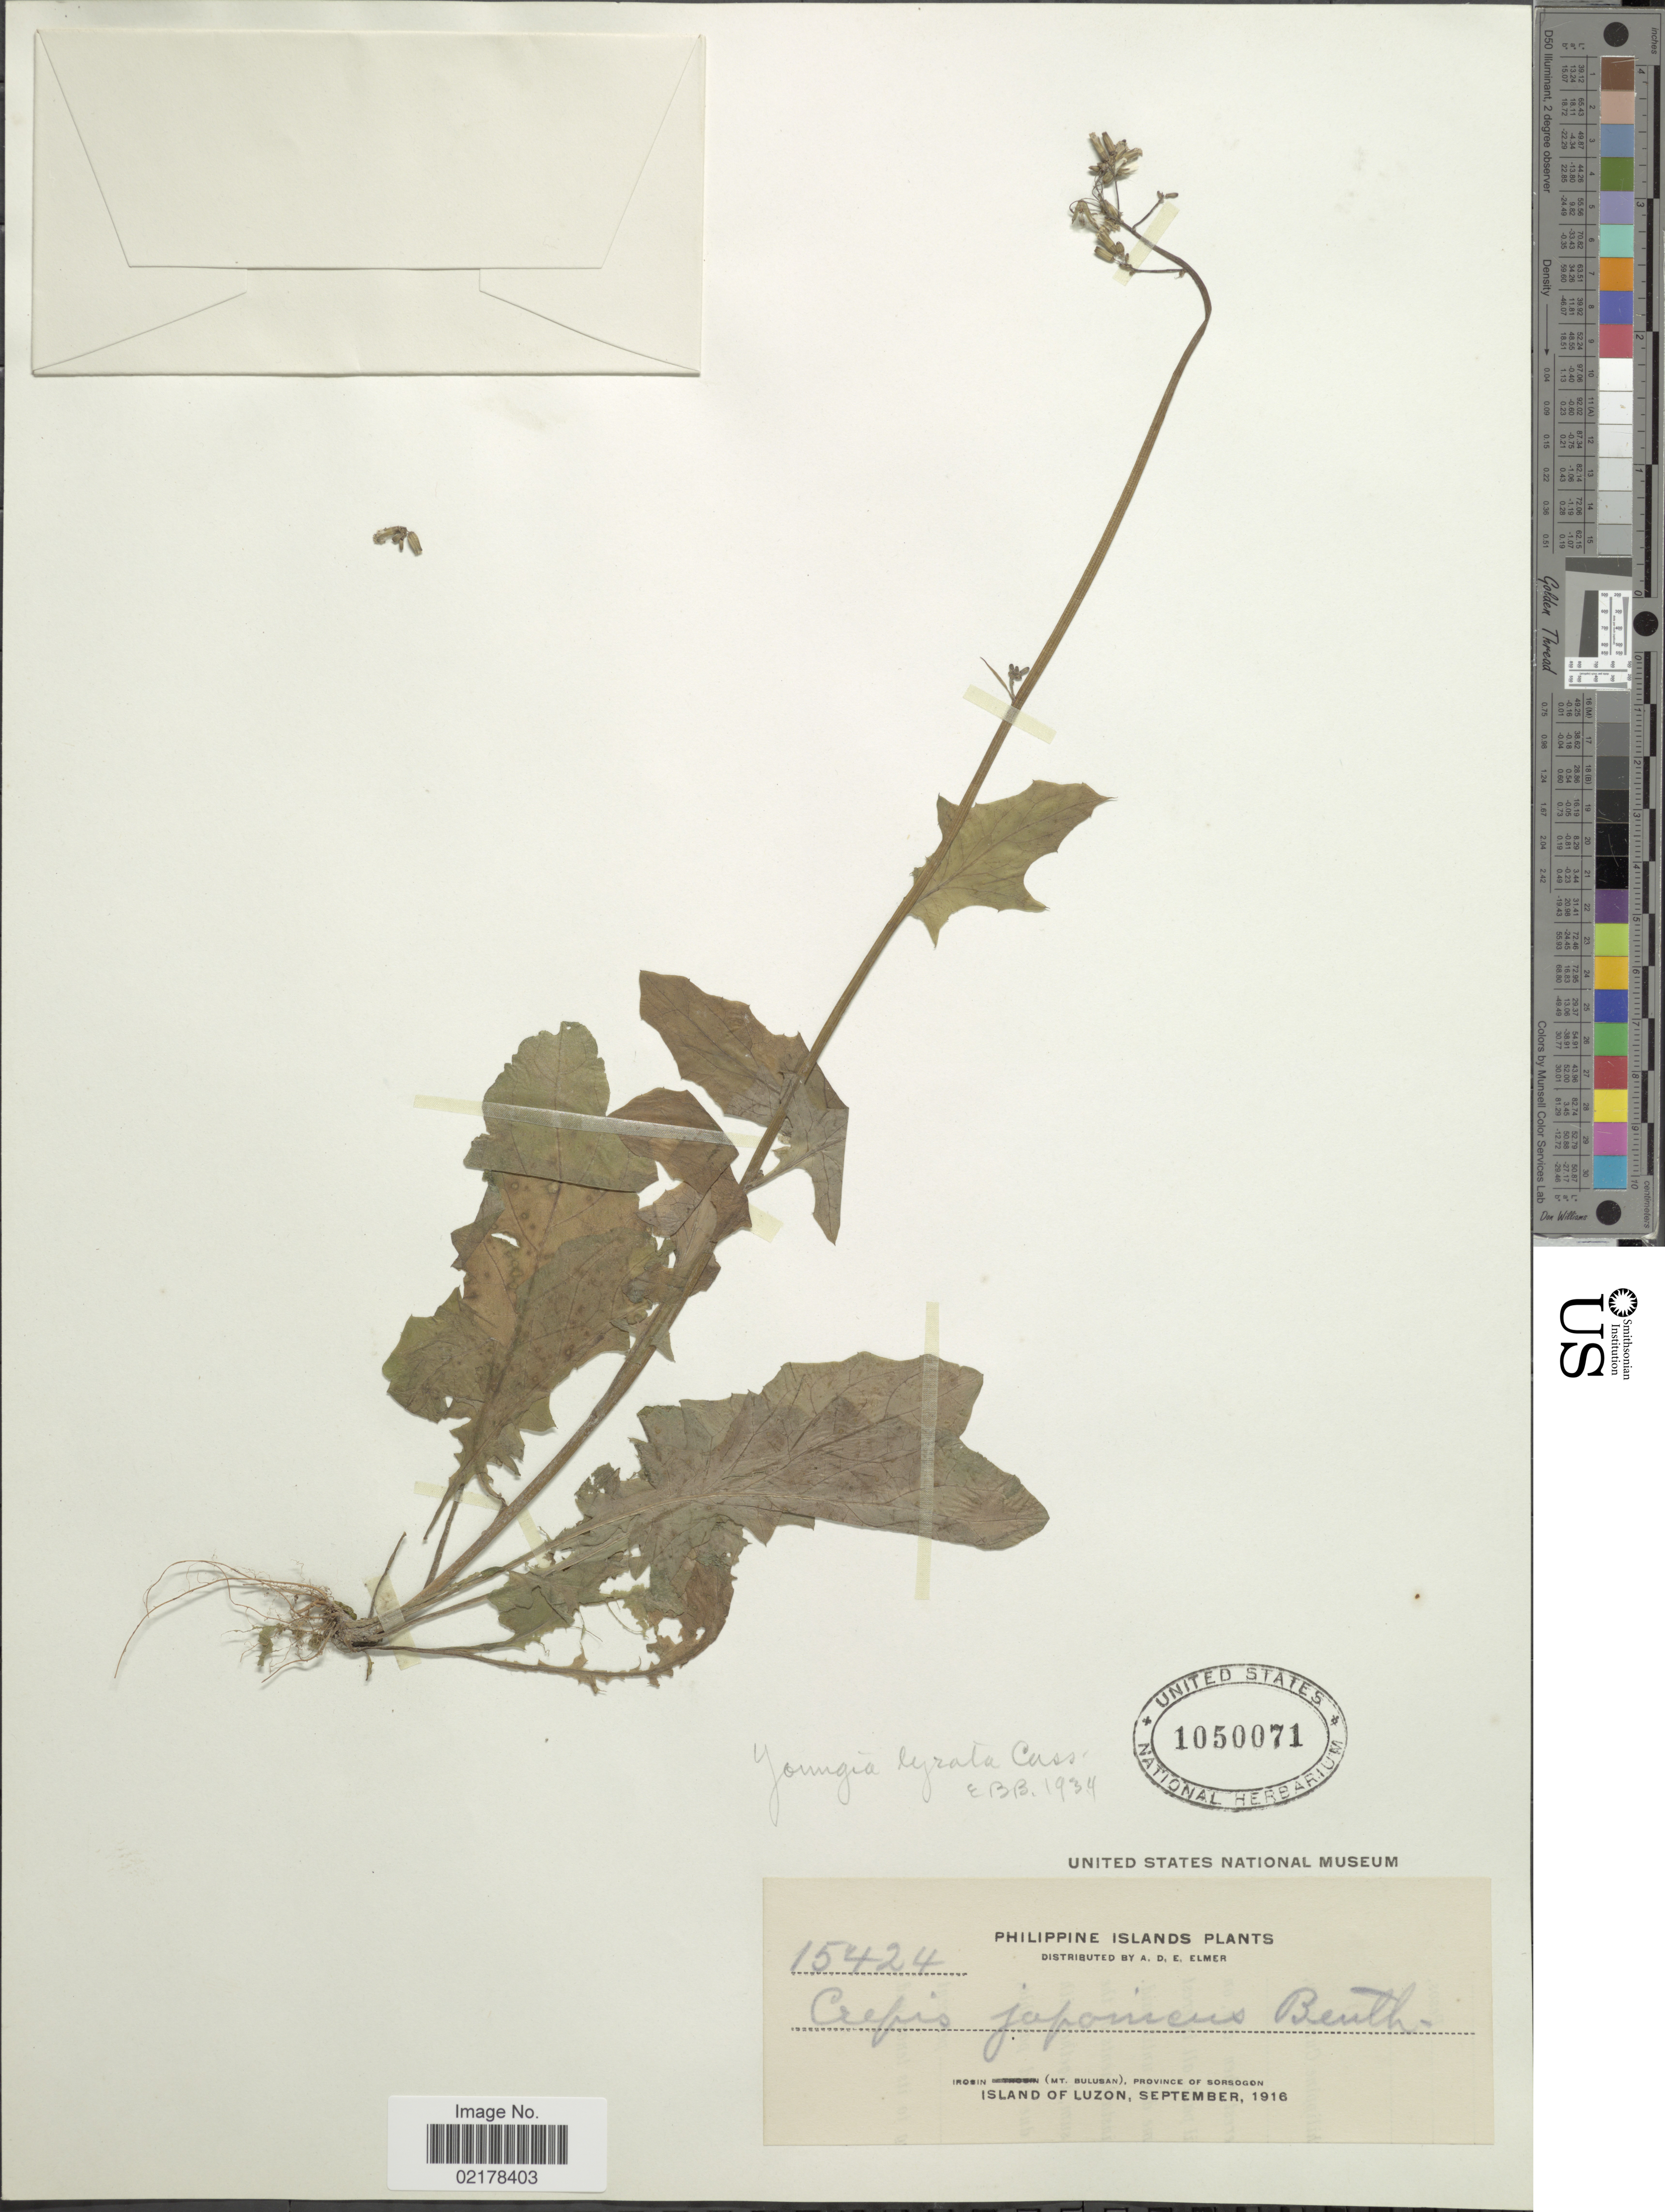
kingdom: Plantae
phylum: Tracheophyta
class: Magnoliopsida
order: Asterales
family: Asteraceae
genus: Youngia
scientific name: Youngia japonica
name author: (L.) DC.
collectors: A. D. E. Elmer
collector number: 15424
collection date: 1916-09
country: Philippines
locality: Irosin (Mt. Bulusan), Province of Sorsogon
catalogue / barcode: US 1050071